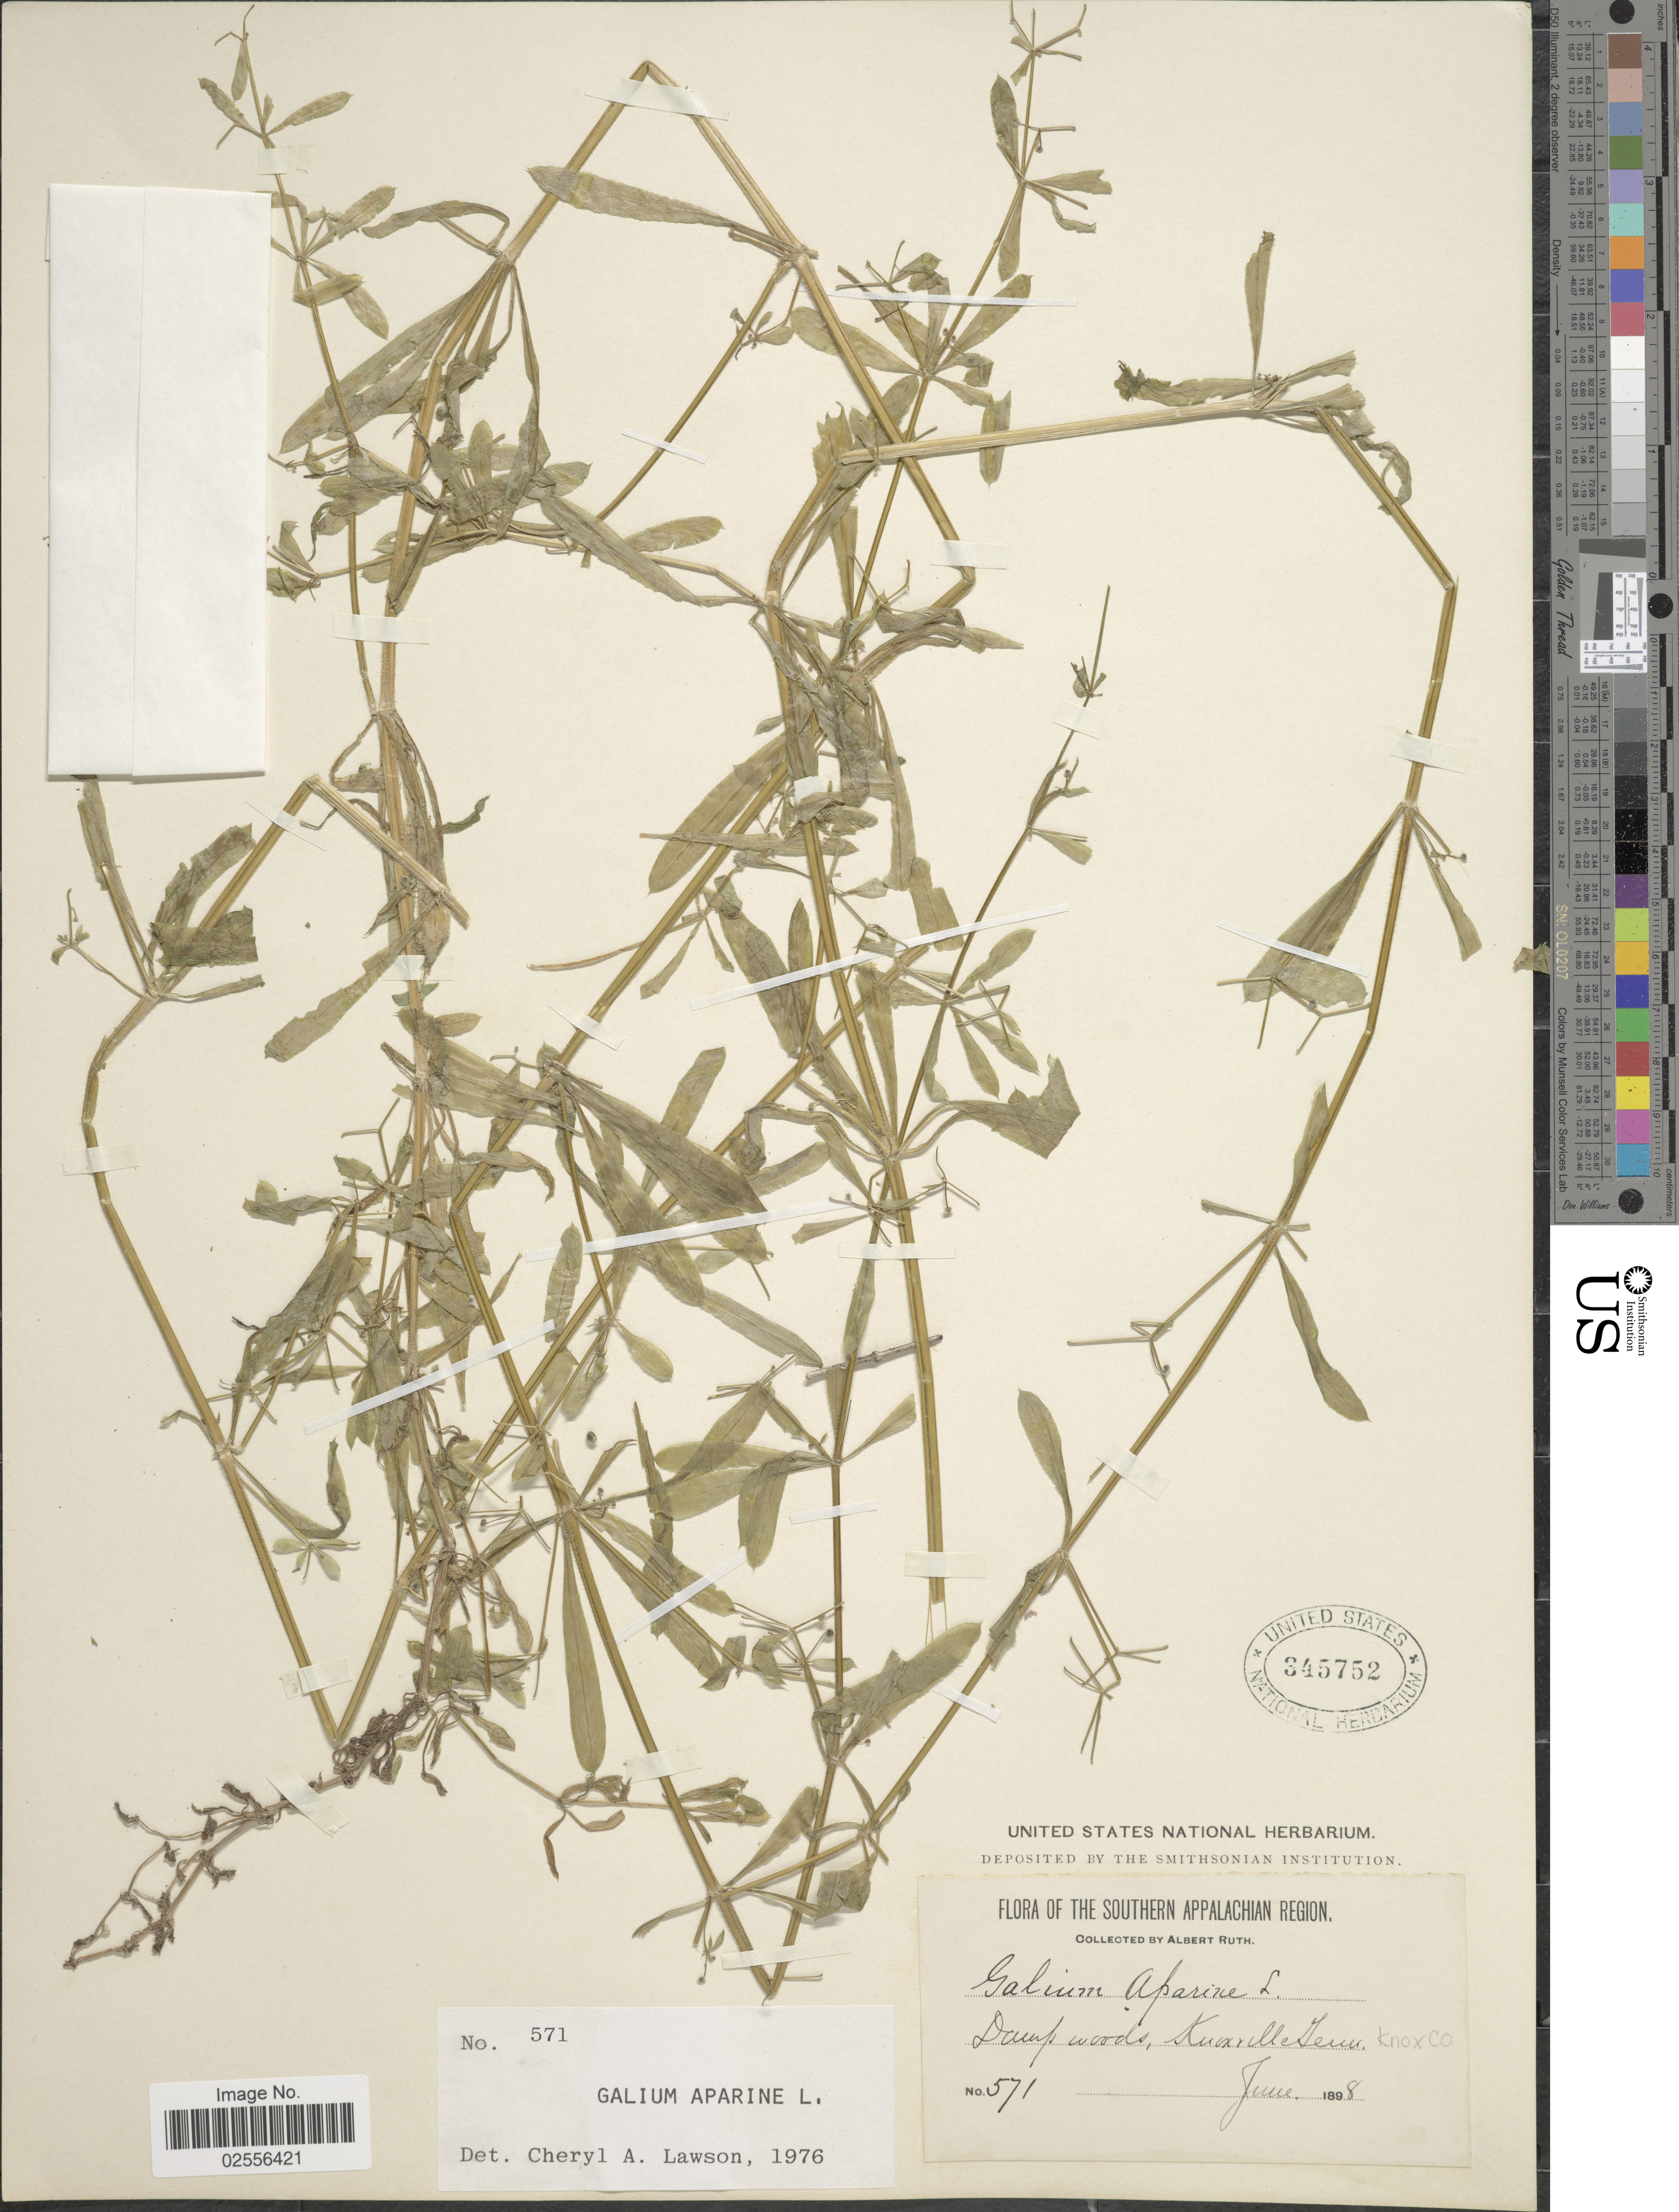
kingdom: Plantae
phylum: Tracheophyta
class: Magnoliopsida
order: Gentianales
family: Rubiaceae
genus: Galium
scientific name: Galium aparine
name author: L.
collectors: A. Ruth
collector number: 571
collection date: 1898-06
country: United States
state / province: Tennessee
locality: Southern Appalachian Region. Knoxville, Knox Co.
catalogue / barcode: US 345752